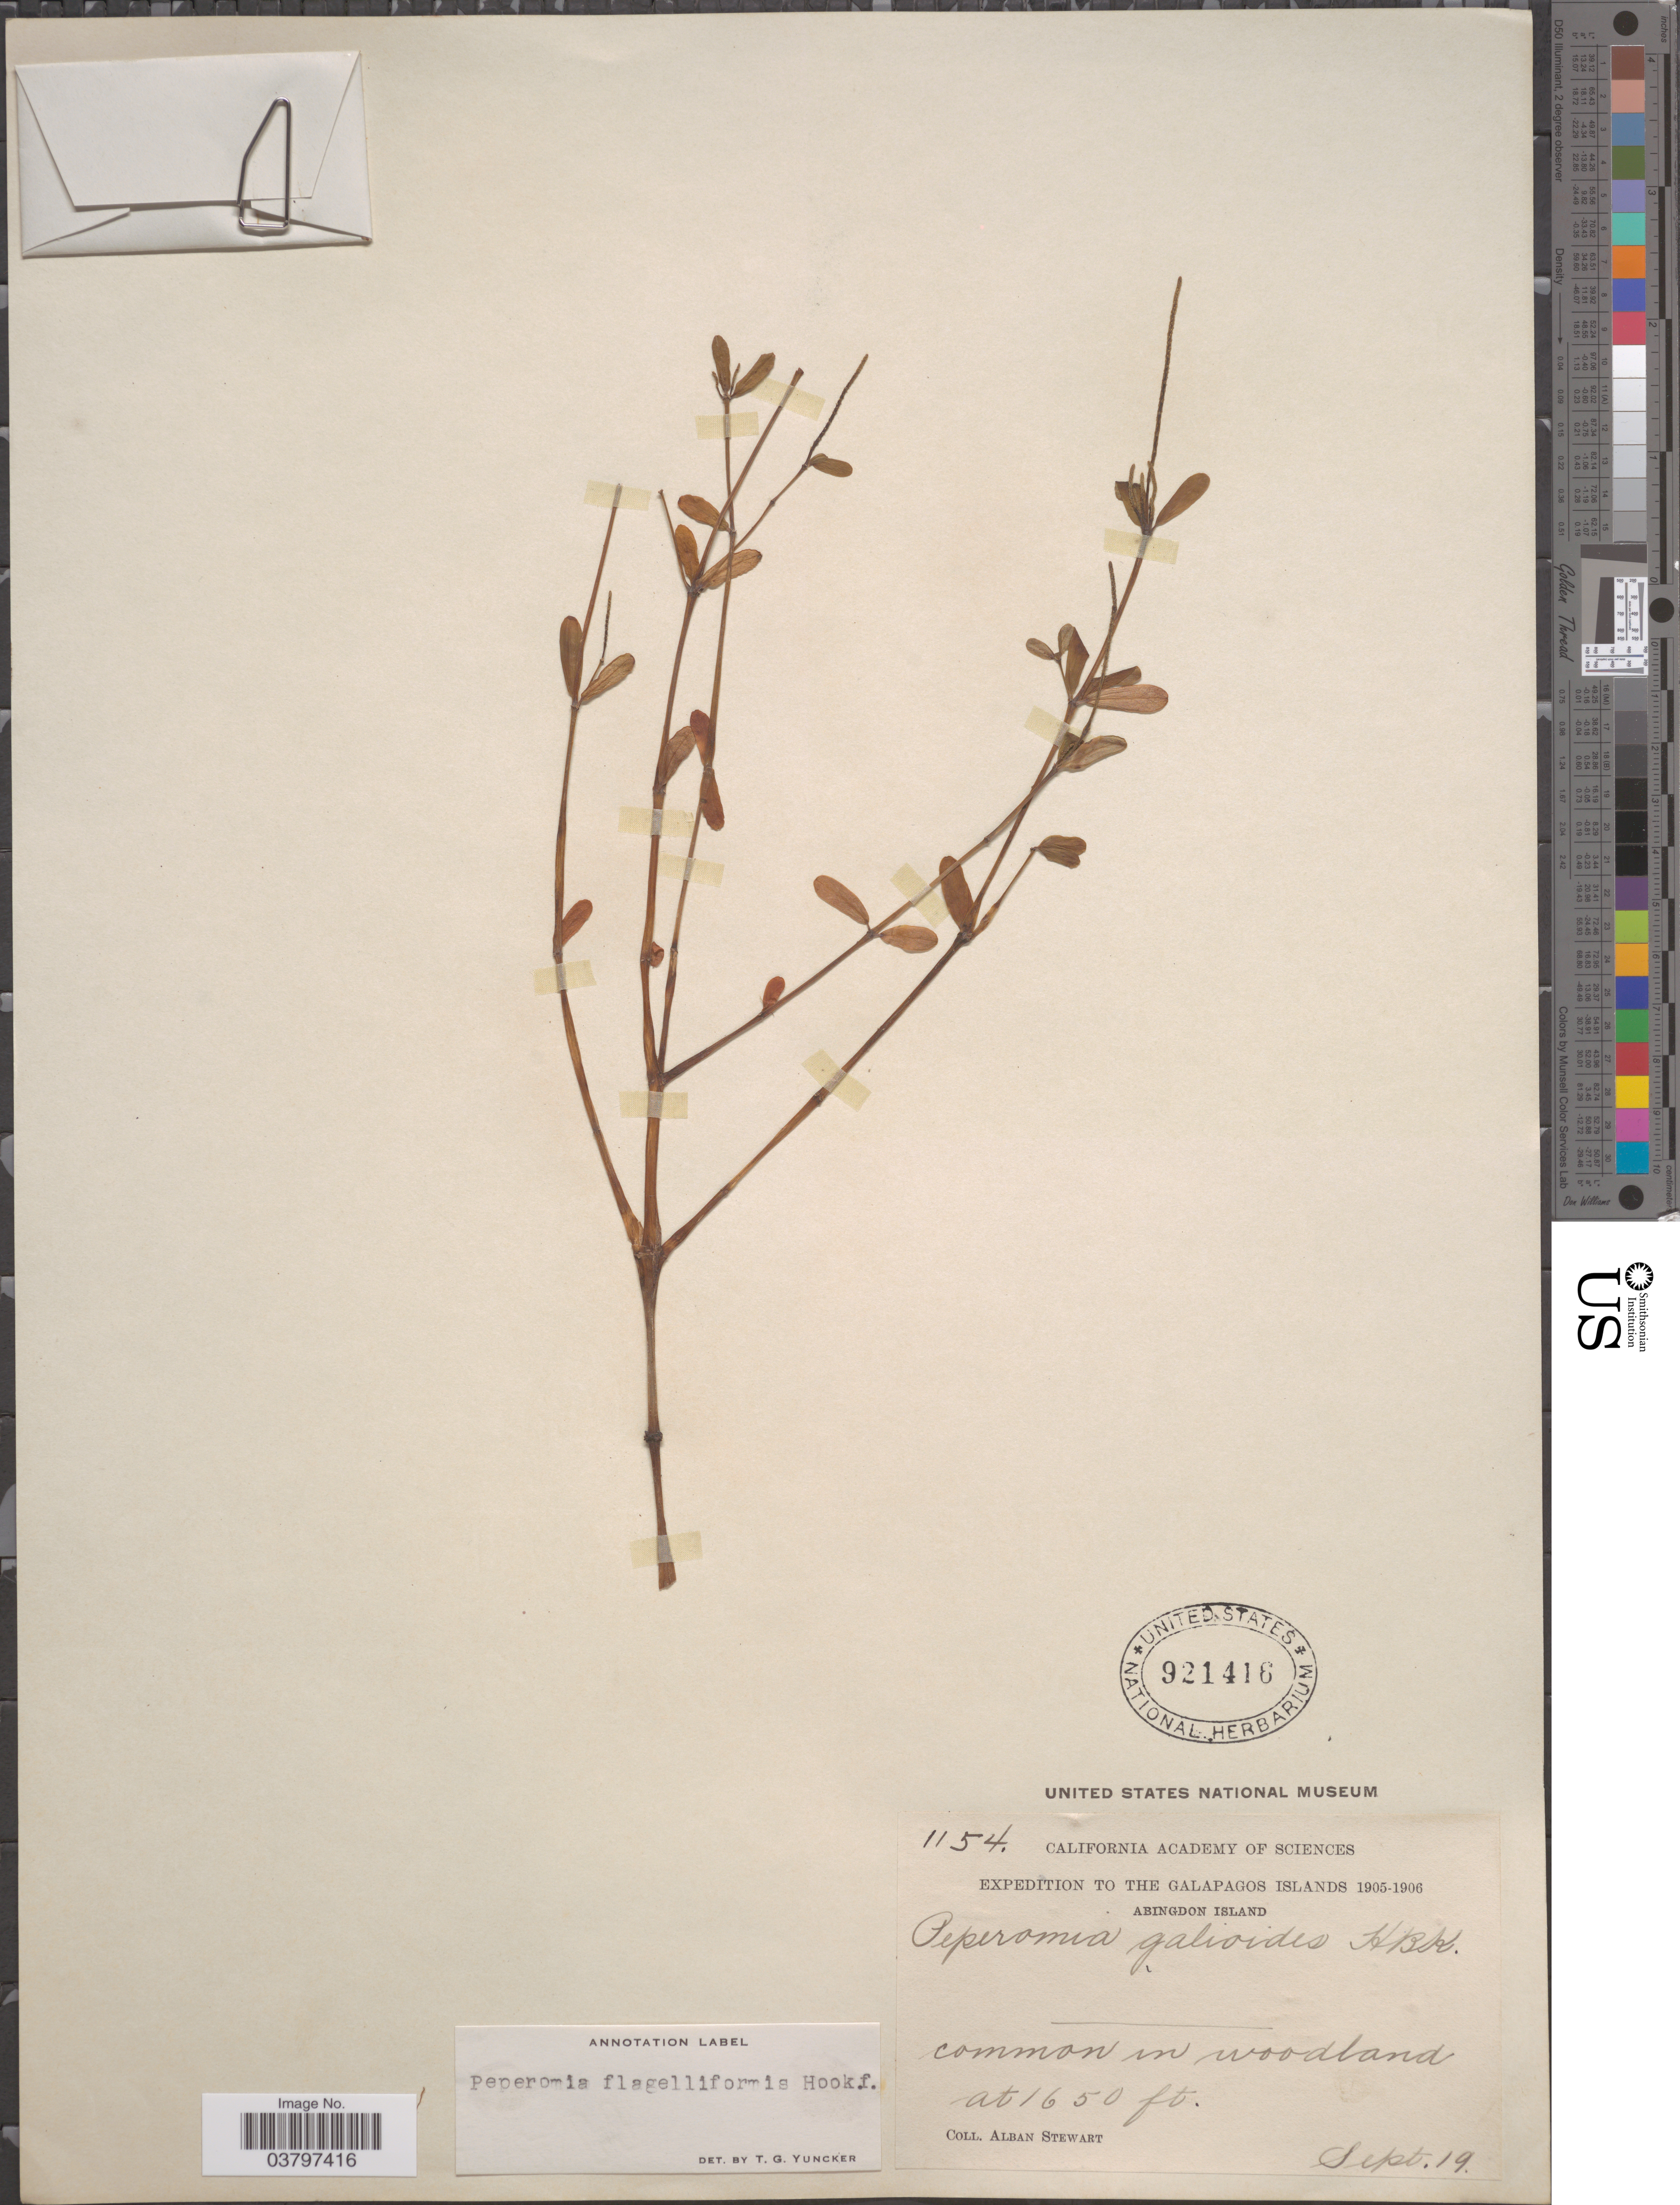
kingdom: Plantae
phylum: Tracheophyta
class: Magnoliopsida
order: Piperales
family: Piperaceae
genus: Peperomia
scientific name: Peperomia galioides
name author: Kunth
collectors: A. Stewart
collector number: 1154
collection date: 1905-09-19/1906-09-19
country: Ecuador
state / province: Colón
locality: The Galapagos Islands. Abingdon Island.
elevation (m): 503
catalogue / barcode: US 921416